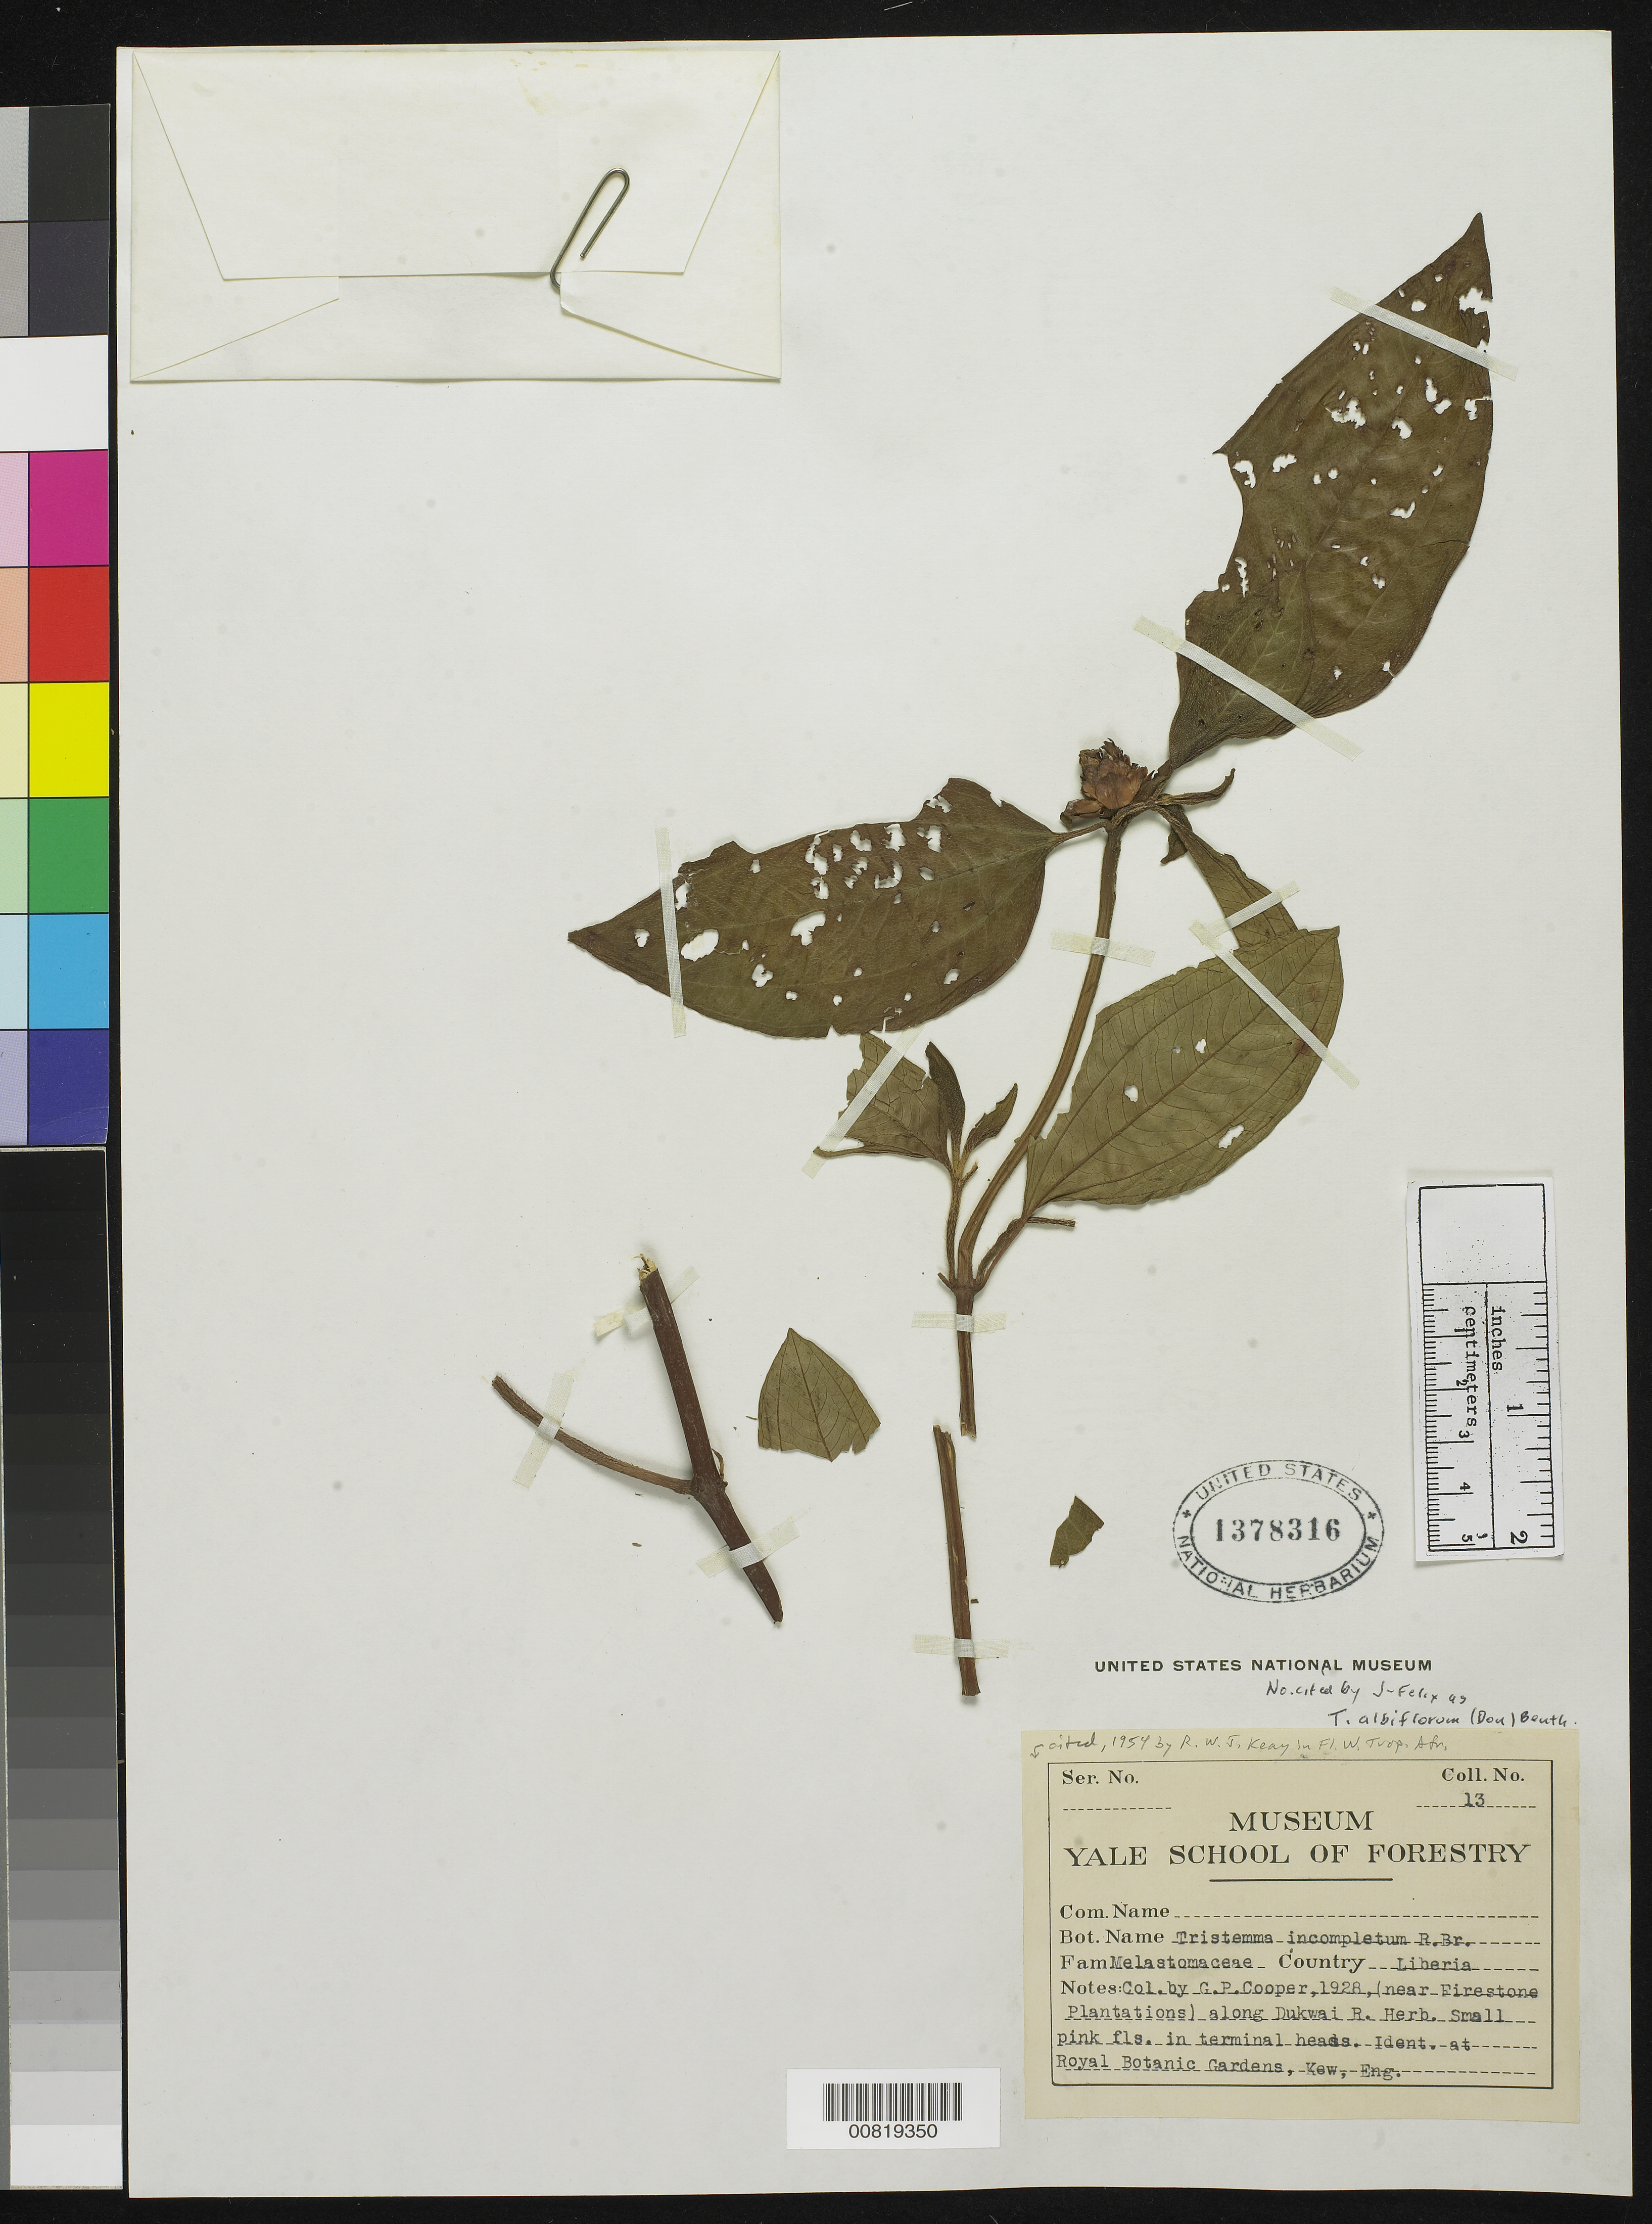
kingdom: Plantae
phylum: Tracheophyta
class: Magnoliopsida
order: Myrtales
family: Melastomataceae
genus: Tristemma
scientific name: Tristemma albiflorum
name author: Benth.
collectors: G. Cooper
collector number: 13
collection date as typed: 1928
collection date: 1928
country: Liberia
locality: (near Firestone Plantations) along Dukwai River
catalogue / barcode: US 1378316